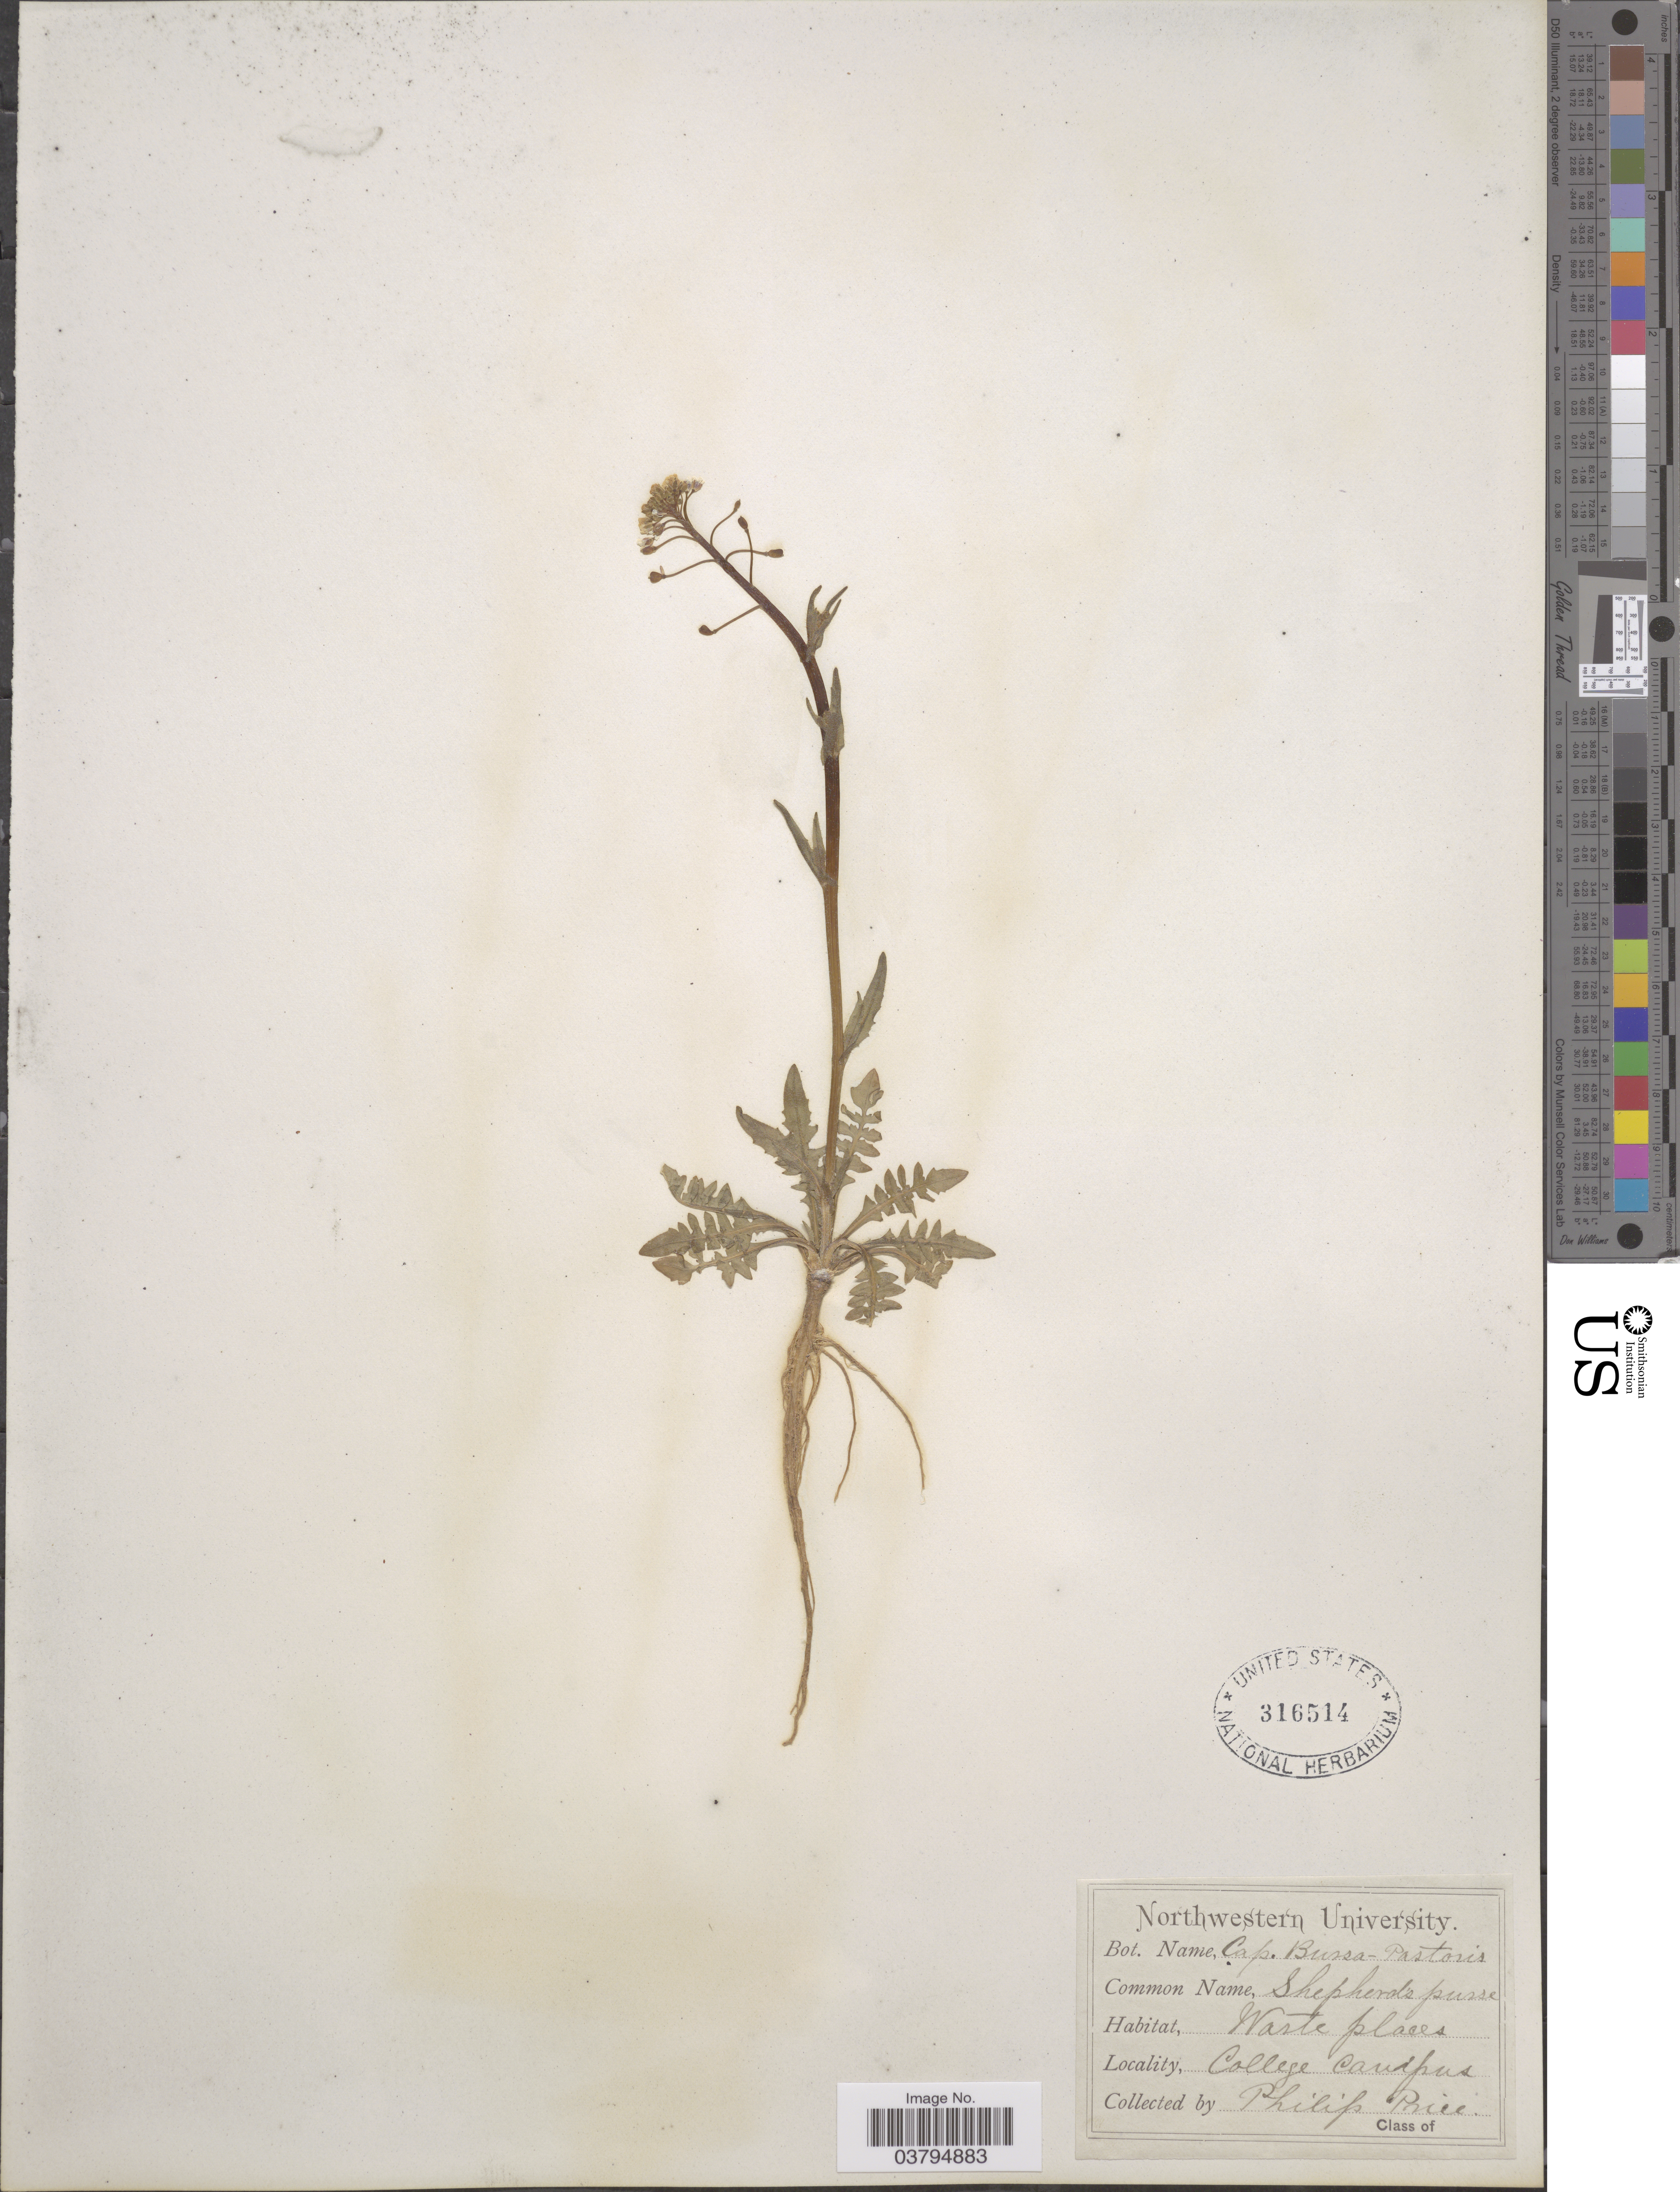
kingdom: Plantae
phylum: Tracheophyta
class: Magnoliopsida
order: Brassicales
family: Brassicaceae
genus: Capsella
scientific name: Capsella bursa-pastoris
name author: (L.) Medik.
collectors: P. Price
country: United States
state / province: Illinois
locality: College Campus.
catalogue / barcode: US 316514